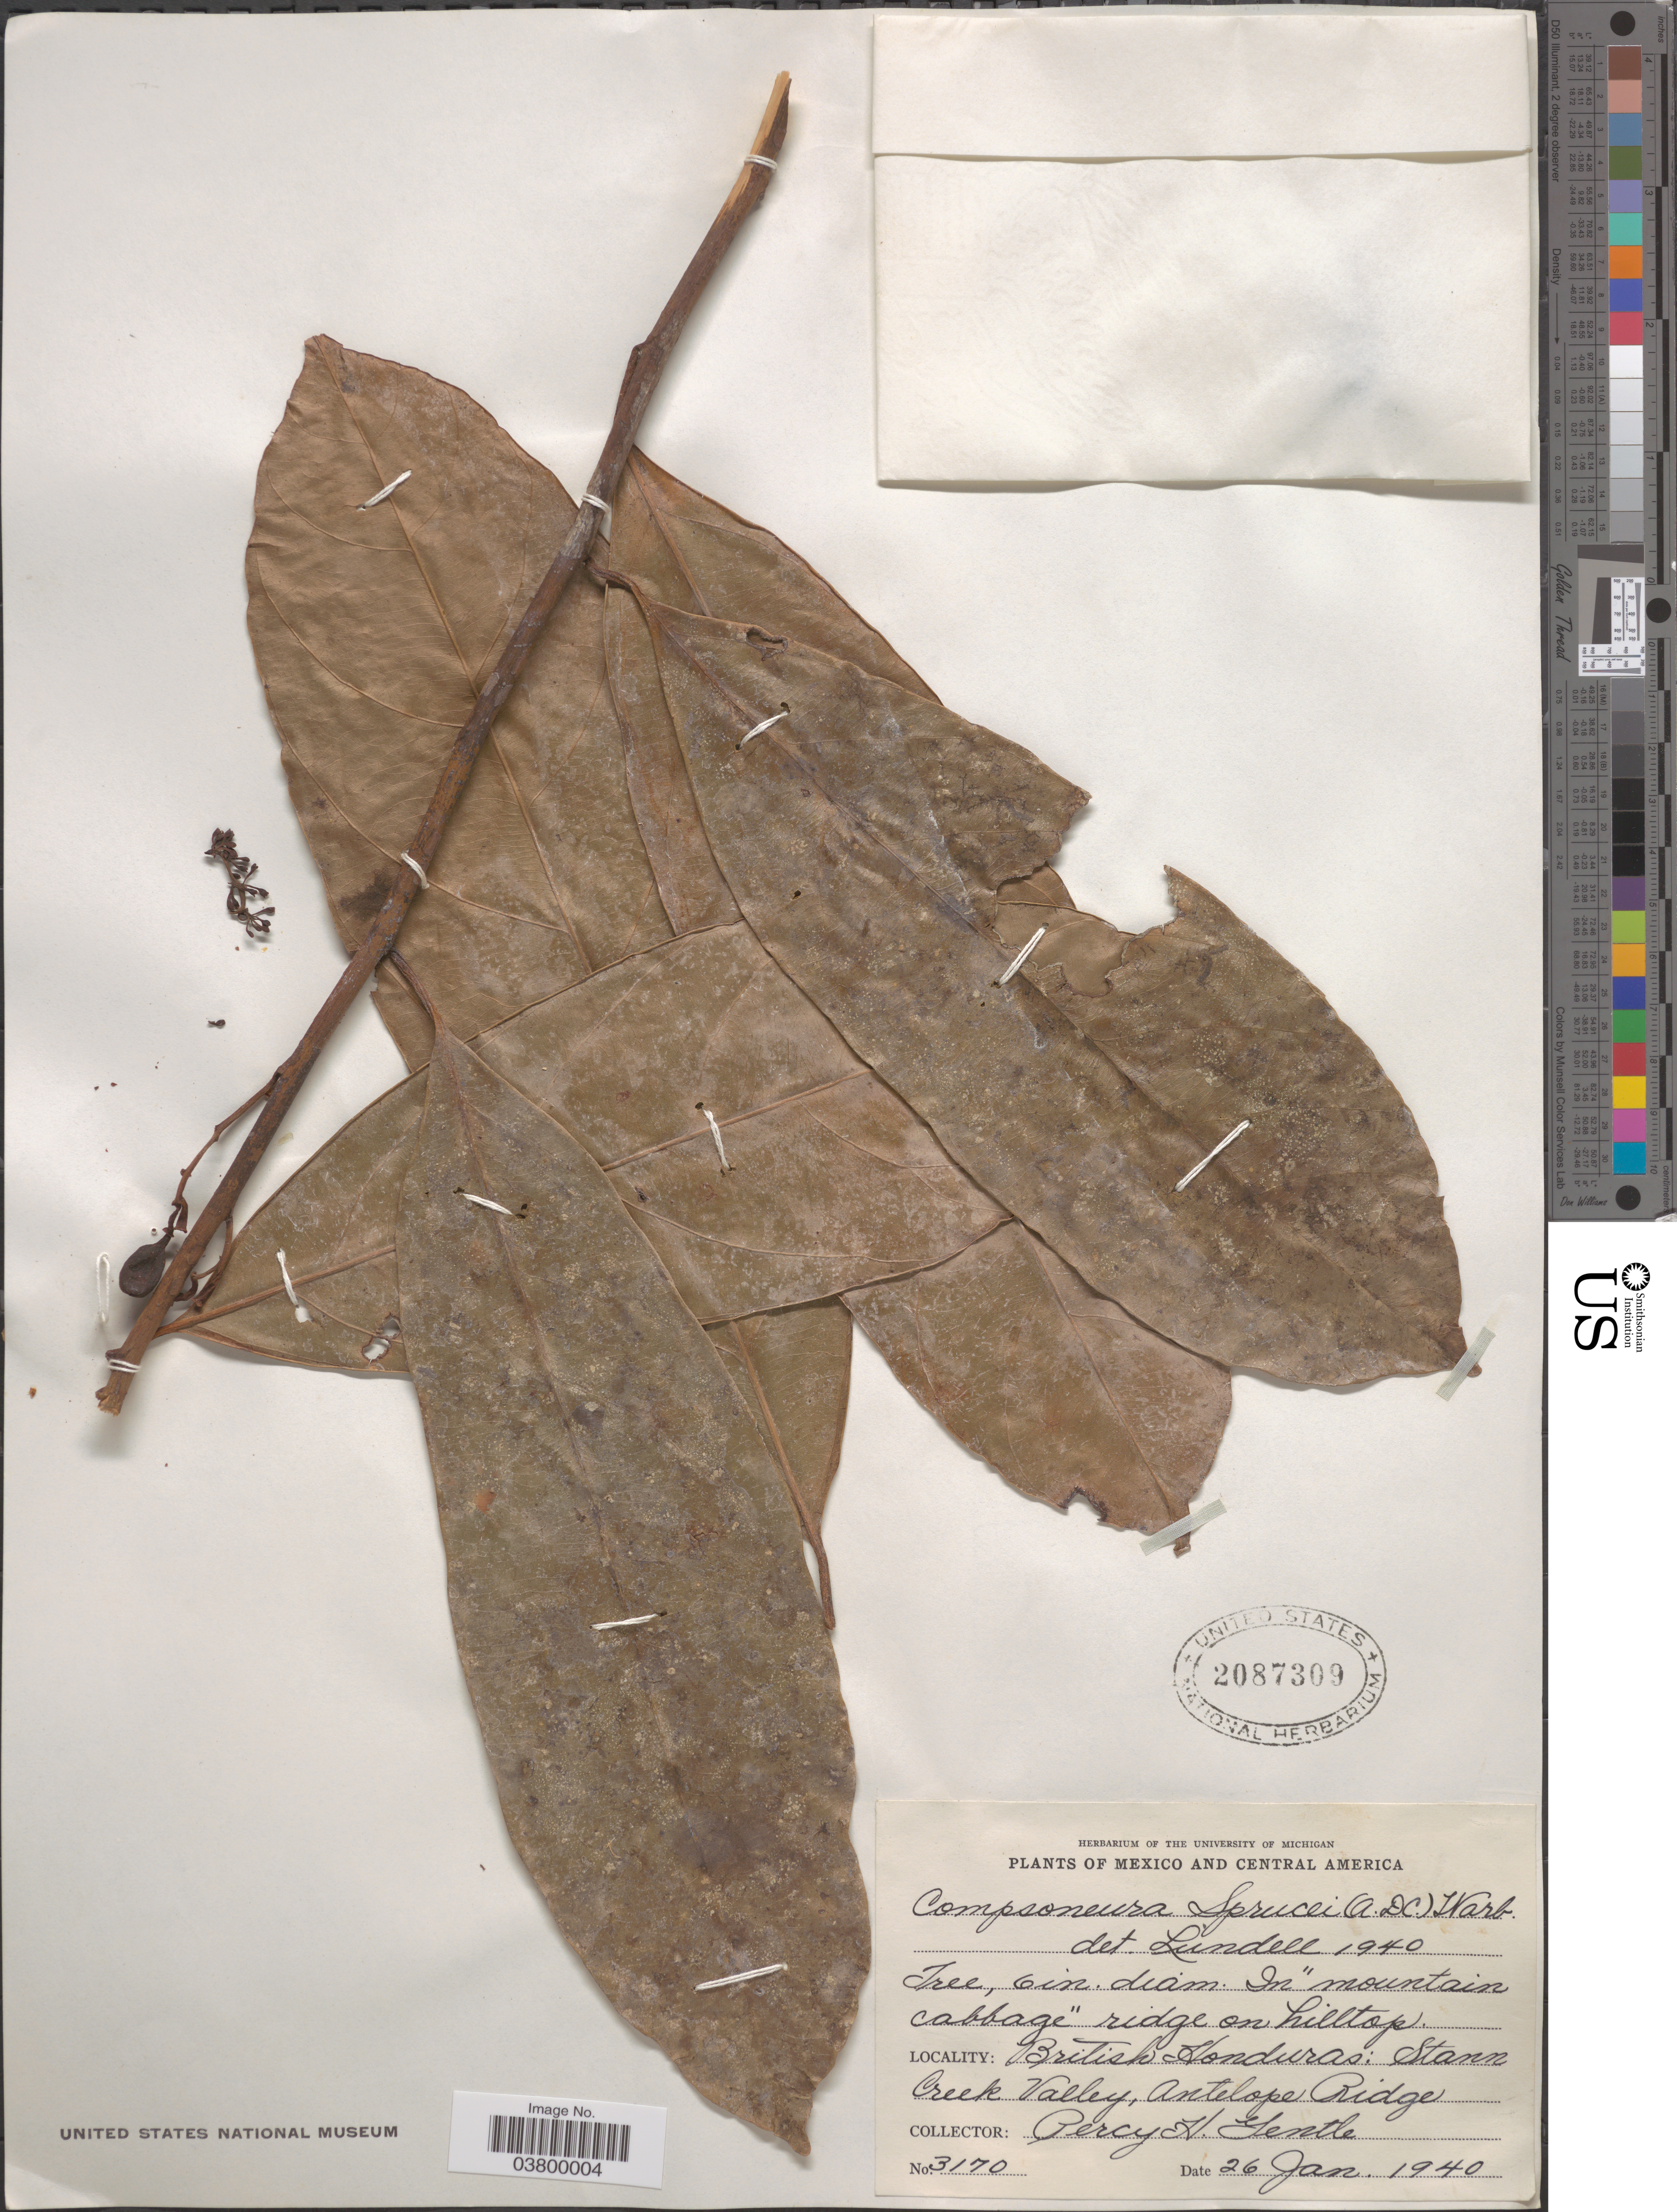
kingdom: Plantae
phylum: Tracheophyta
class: Magnoliopsida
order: Magnoliales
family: Myristicaceae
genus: Compsoneura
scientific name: Compsoneura sprucei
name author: (A. DC.) Warb.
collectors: P. H. Gentle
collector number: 3170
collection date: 1940-01-26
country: Belize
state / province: Stann Creek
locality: In "mountain cabbage" ridge on hilltop. British Honduras: Stann Creek Valley, Antelope Ridge.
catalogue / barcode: US 2087309